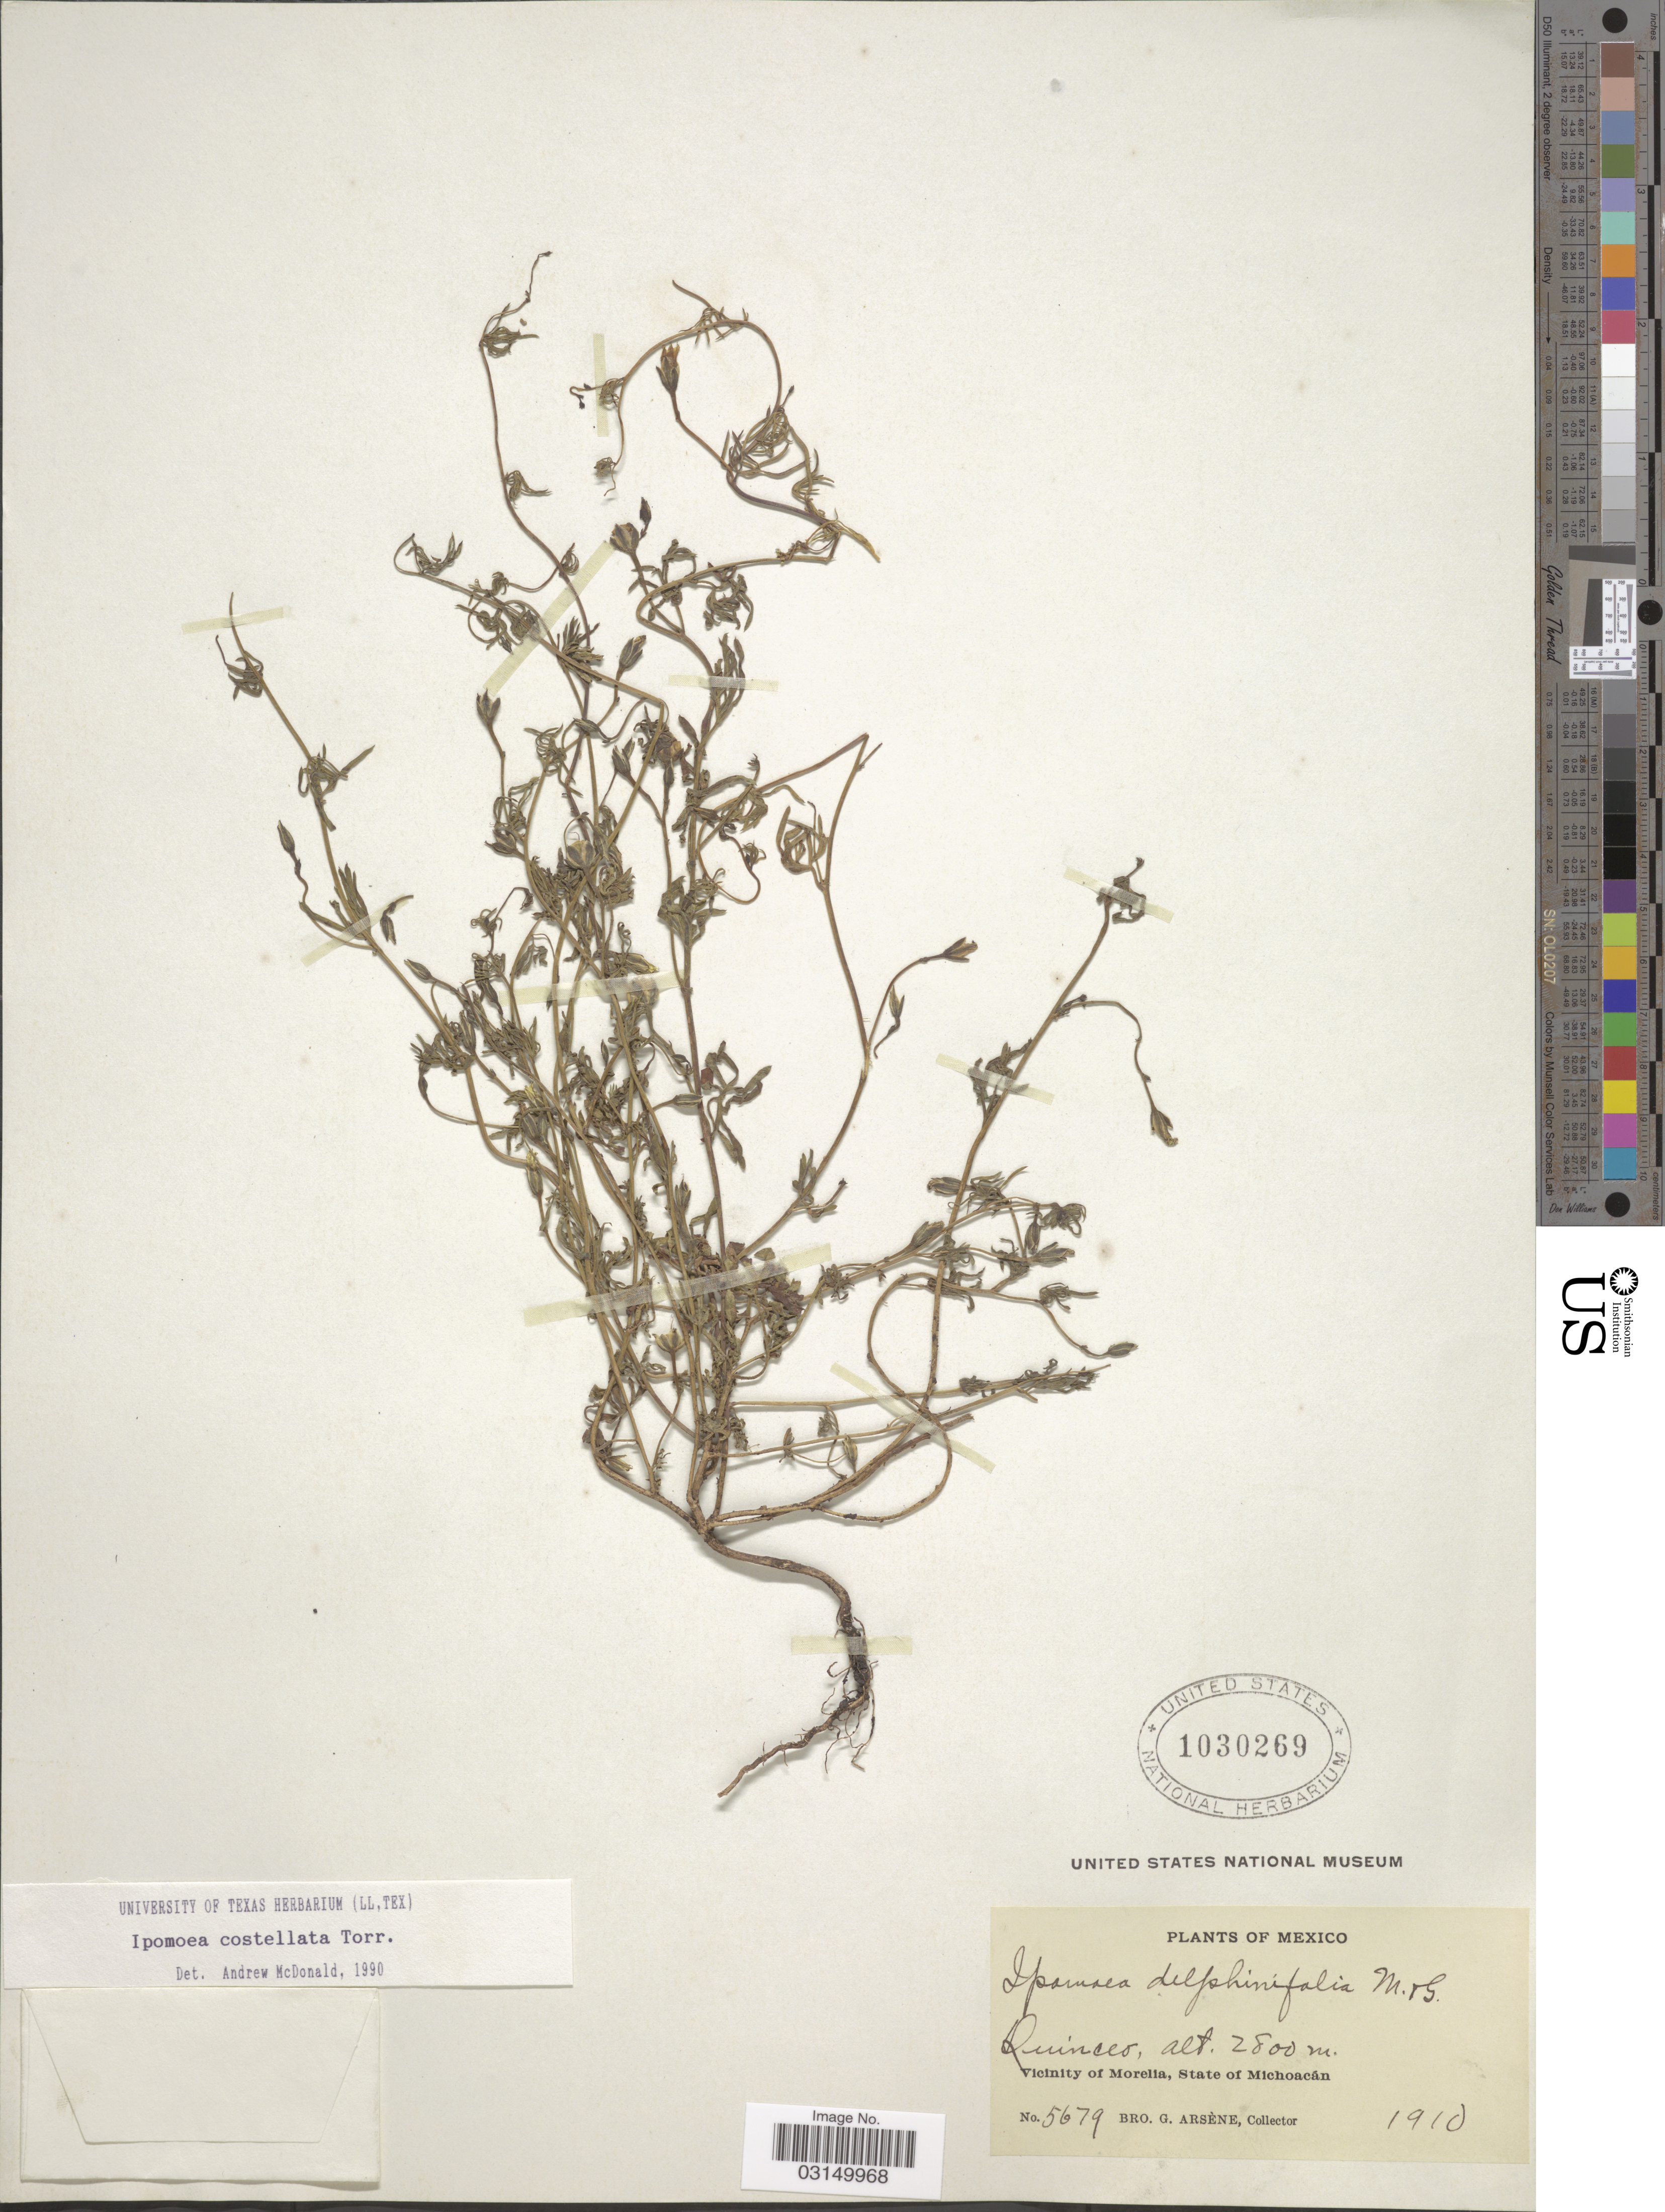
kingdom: Plantae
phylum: Tracheophyta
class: Magnoliopsida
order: Solanales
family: Convolvulaceae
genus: Ipomoea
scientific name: Ipomoea costellata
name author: Torr.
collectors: Bro. G. Arsène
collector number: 5679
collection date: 1910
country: Mexico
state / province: Michoacán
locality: Quinceo, Vicinity of Morelia.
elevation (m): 2800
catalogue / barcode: US 1030269